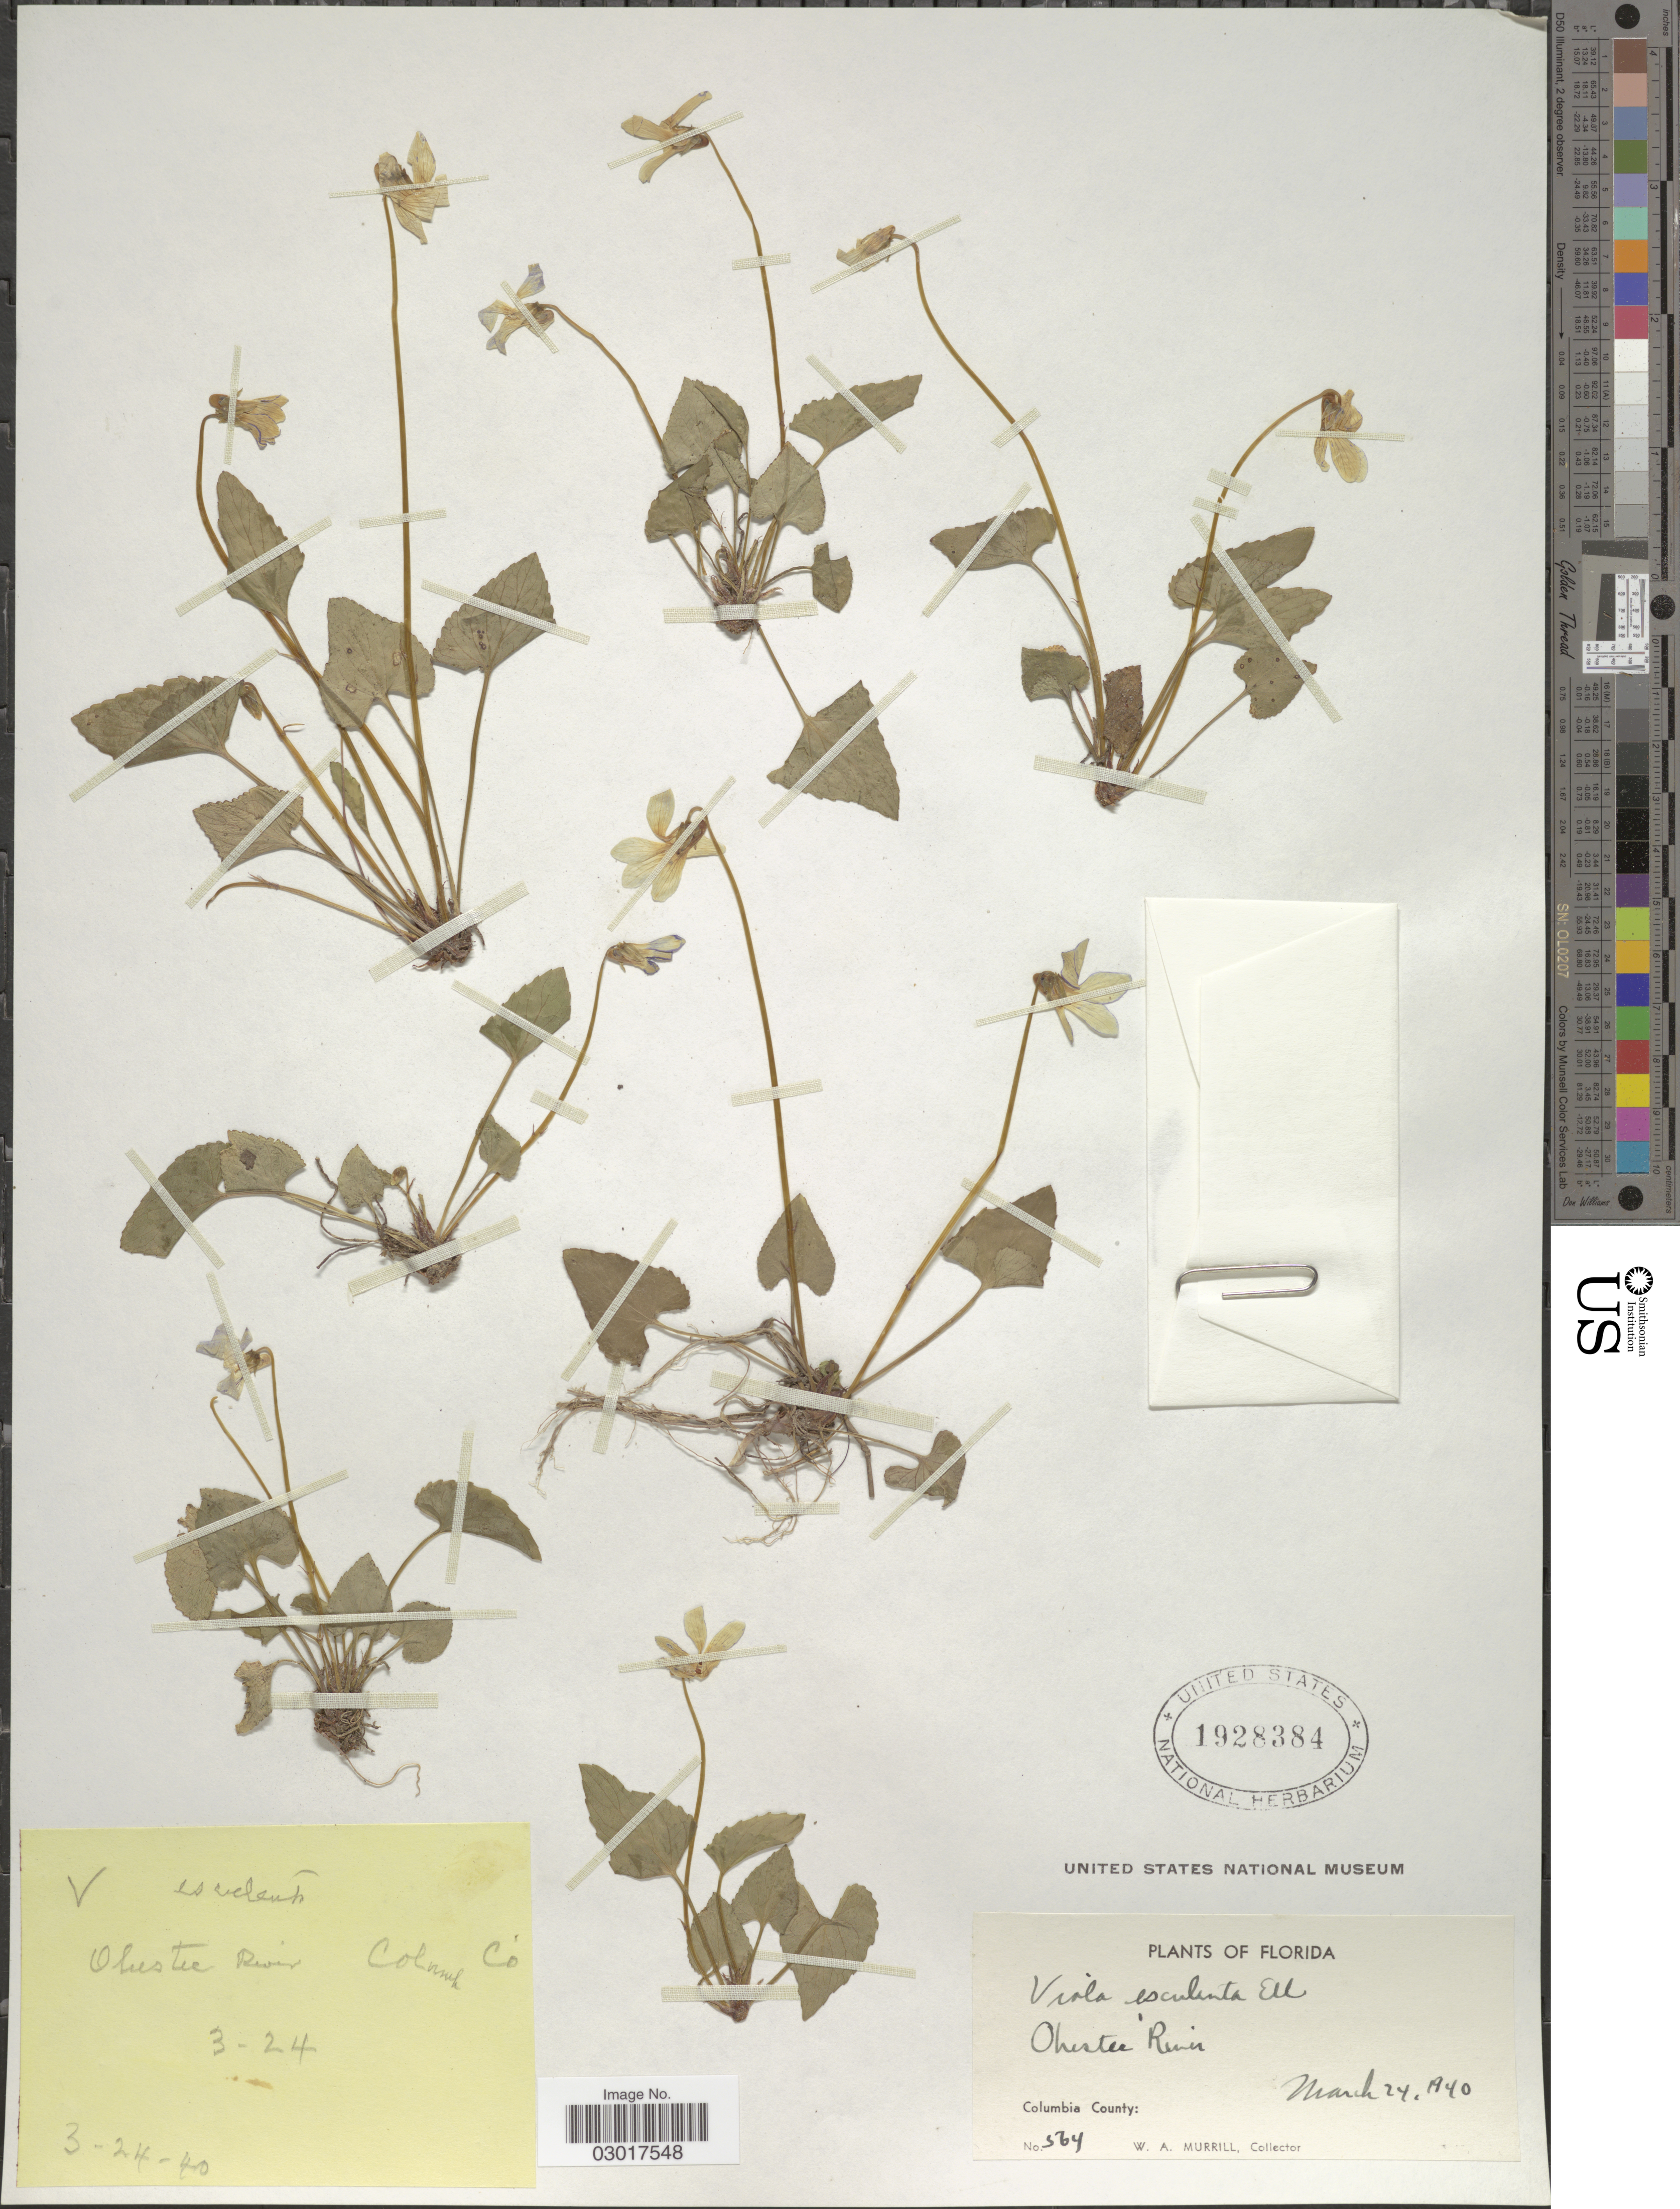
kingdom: Plantae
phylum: Tracheophyta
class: Magnoliopsida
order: Malpighiales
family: Violaceae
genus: Viola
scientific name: Viola triloba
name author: Schwein.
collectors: W. A. Murrill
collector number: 564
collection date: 1940-03-24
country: United States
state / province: Florida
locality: Chester River. Columbia County.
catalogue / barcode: US 1928384